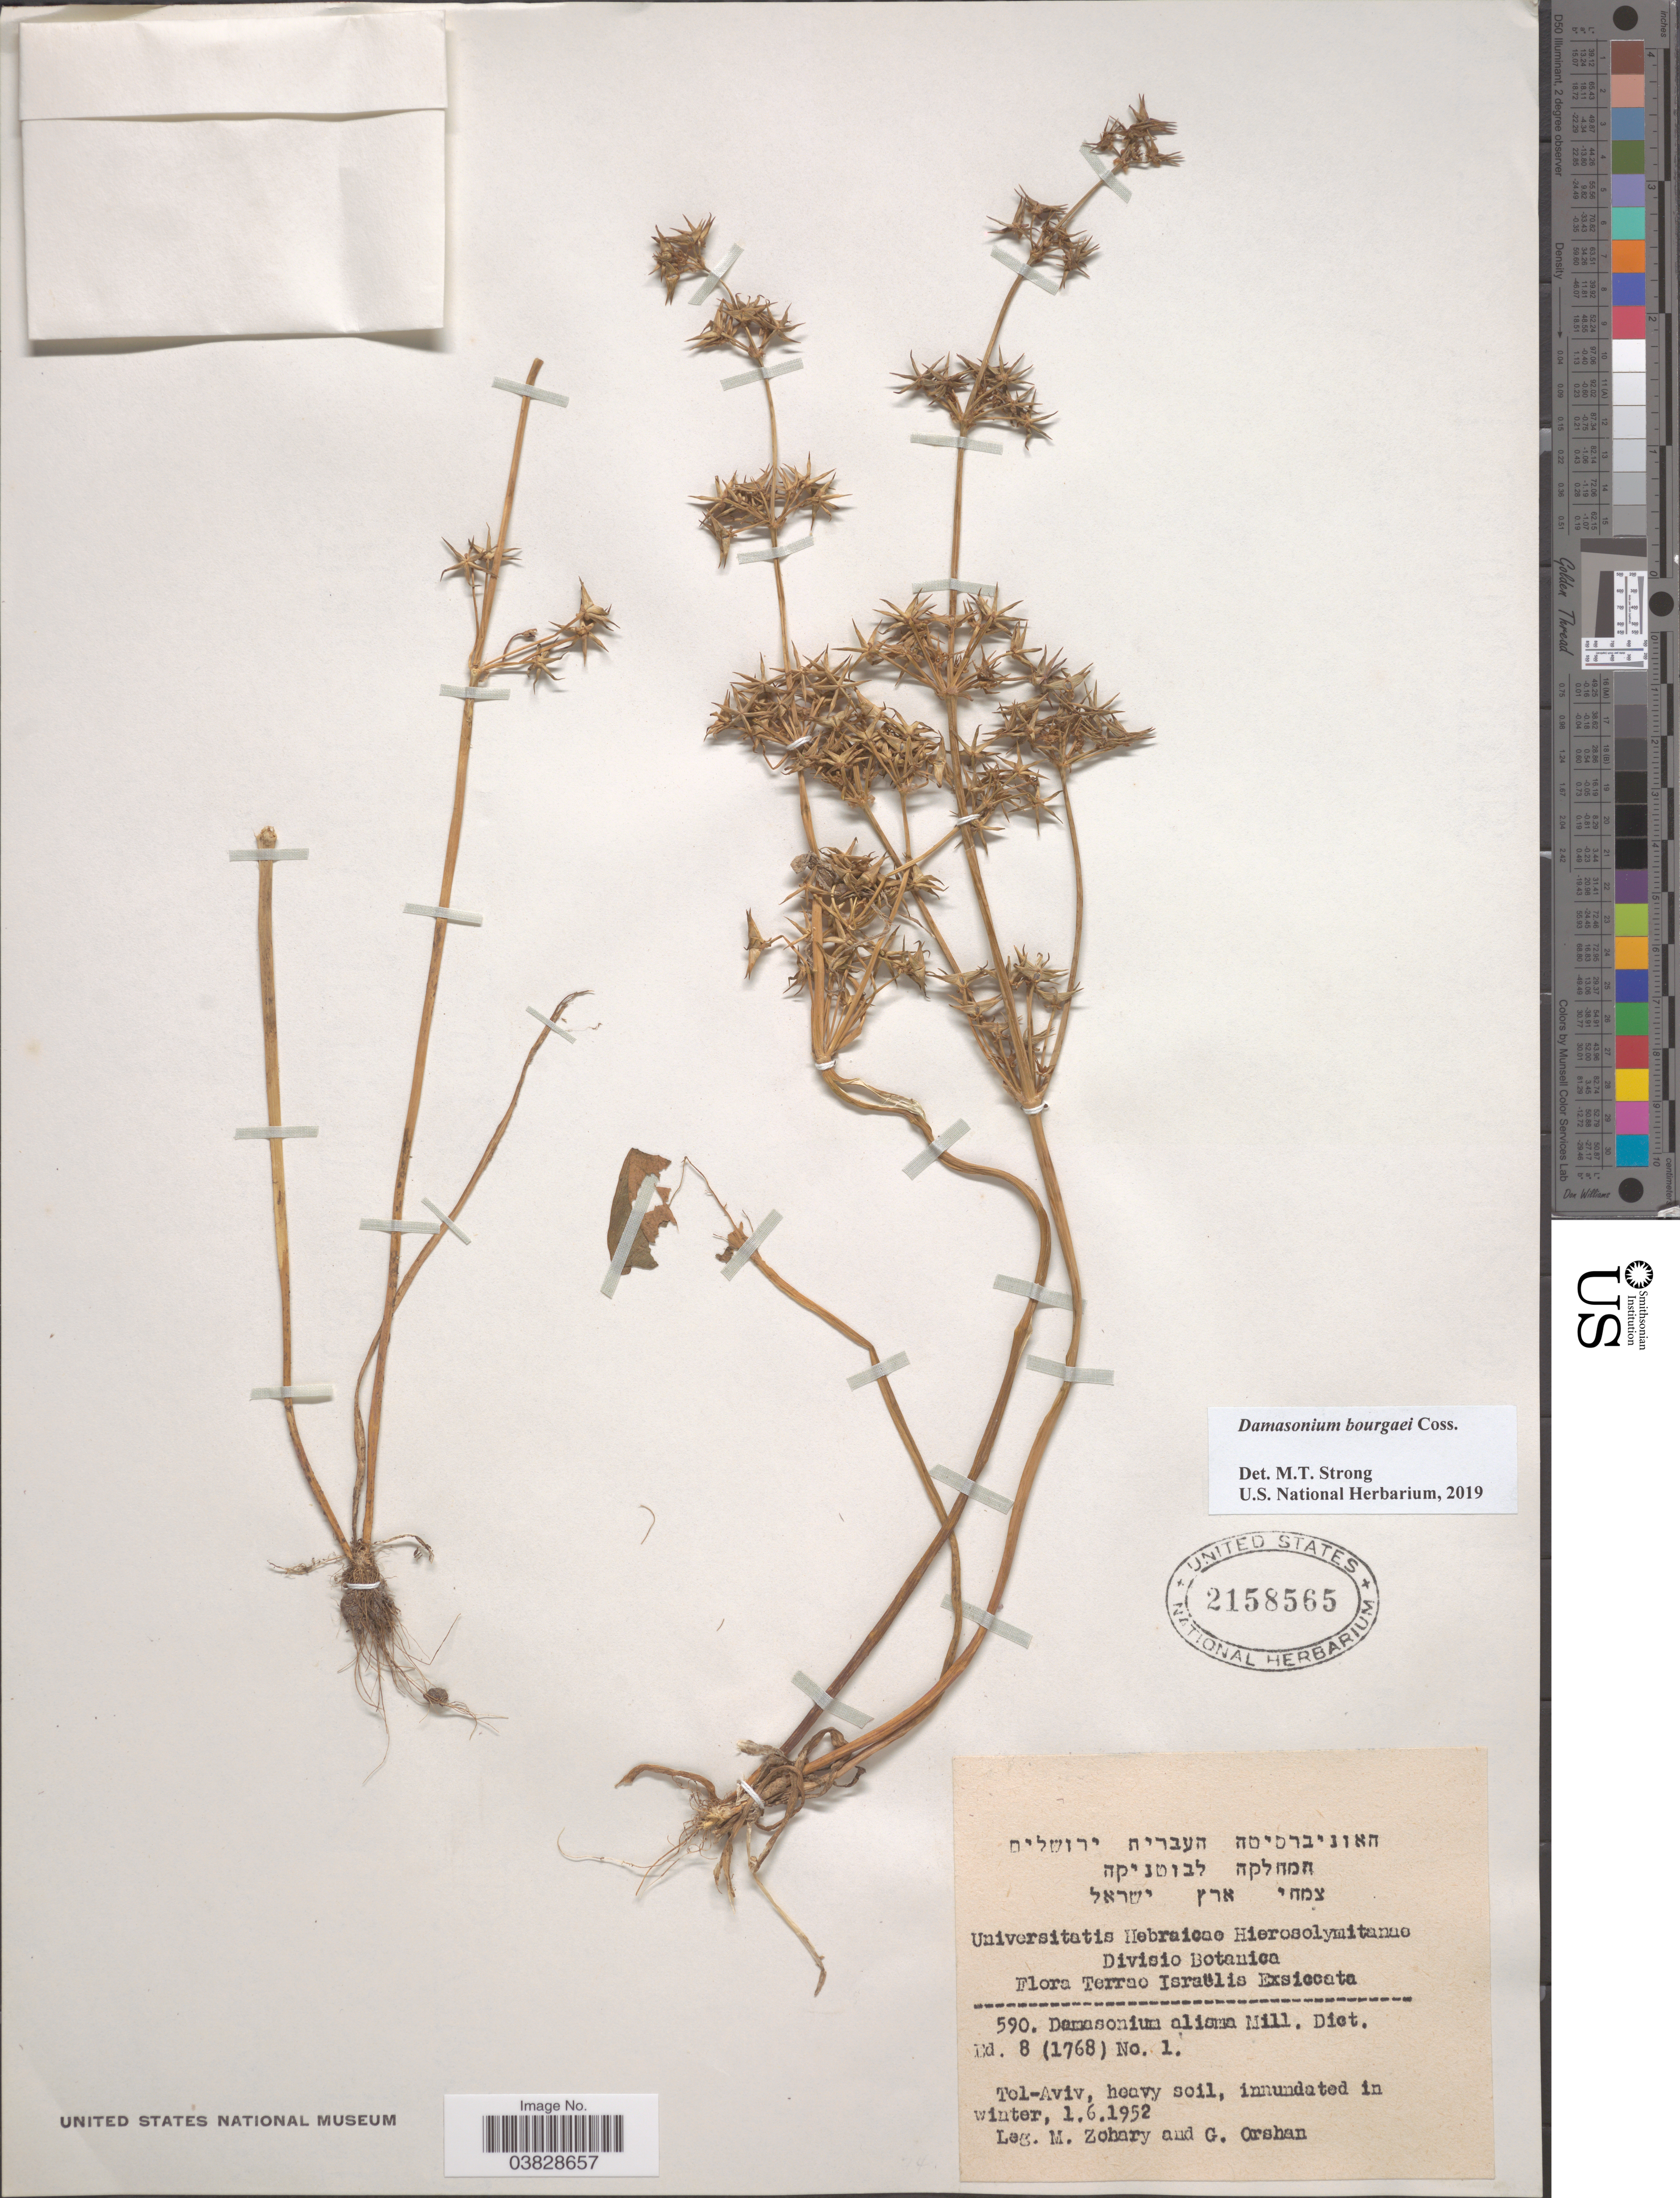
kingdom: Plantae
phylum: Tracheophyta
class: Liliopsida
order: Alismatales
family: Alismataceae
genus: Damasonium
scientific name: Damasonium bourgaei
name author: Coss.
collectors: M. Zohary & G. Orshan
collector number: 590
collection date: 1952-06-01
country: Israel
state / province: Tel Aviv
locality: Terrae Israëlis.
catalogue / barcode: US 2158565